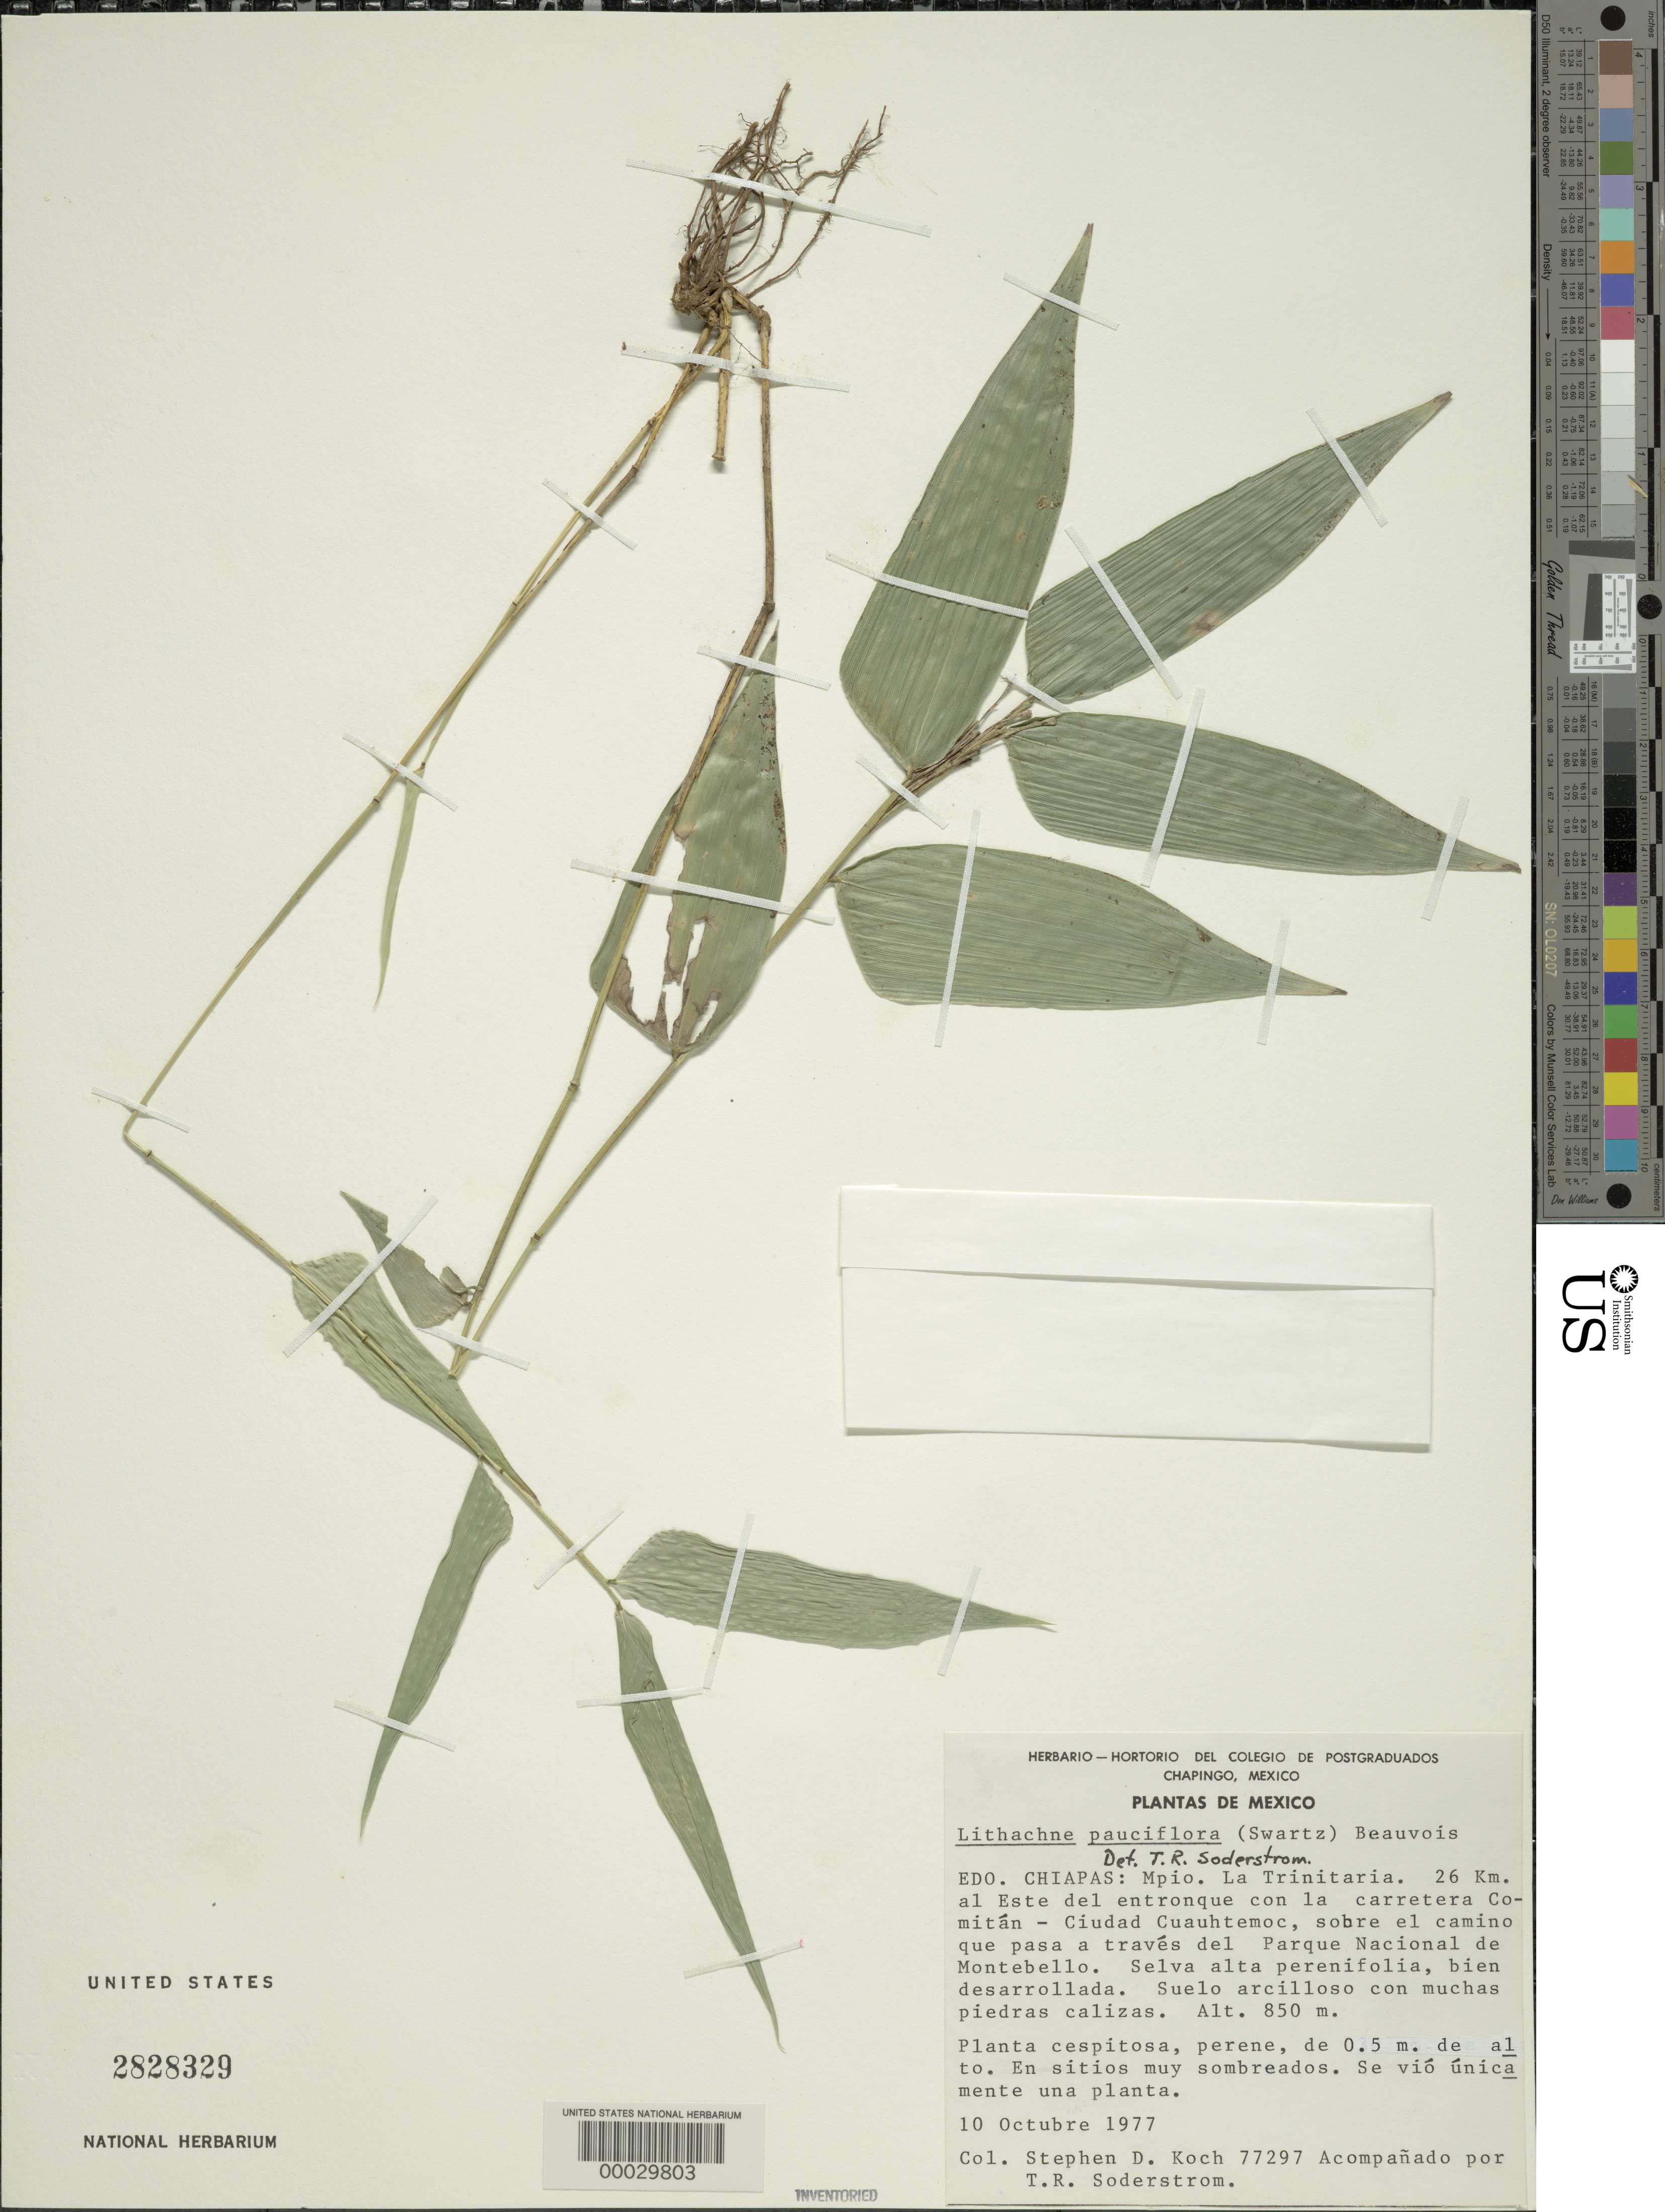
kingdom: Plantae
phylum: Tracheophyta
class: Liliopsida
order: Poales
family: Poaceae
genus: Lithachne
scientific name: Lithachne pauciflora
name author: (Sw.) P. Beauv.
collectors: S. D. Koch & T. R. Soderstrom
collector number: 77297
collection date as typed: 10 Oct 1977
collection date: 1977-10-10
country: Mexico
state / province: Chiapas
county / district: La Trinitaria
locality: Ciudad Cuauhtemoc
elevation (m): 850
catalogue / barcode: US 2828329